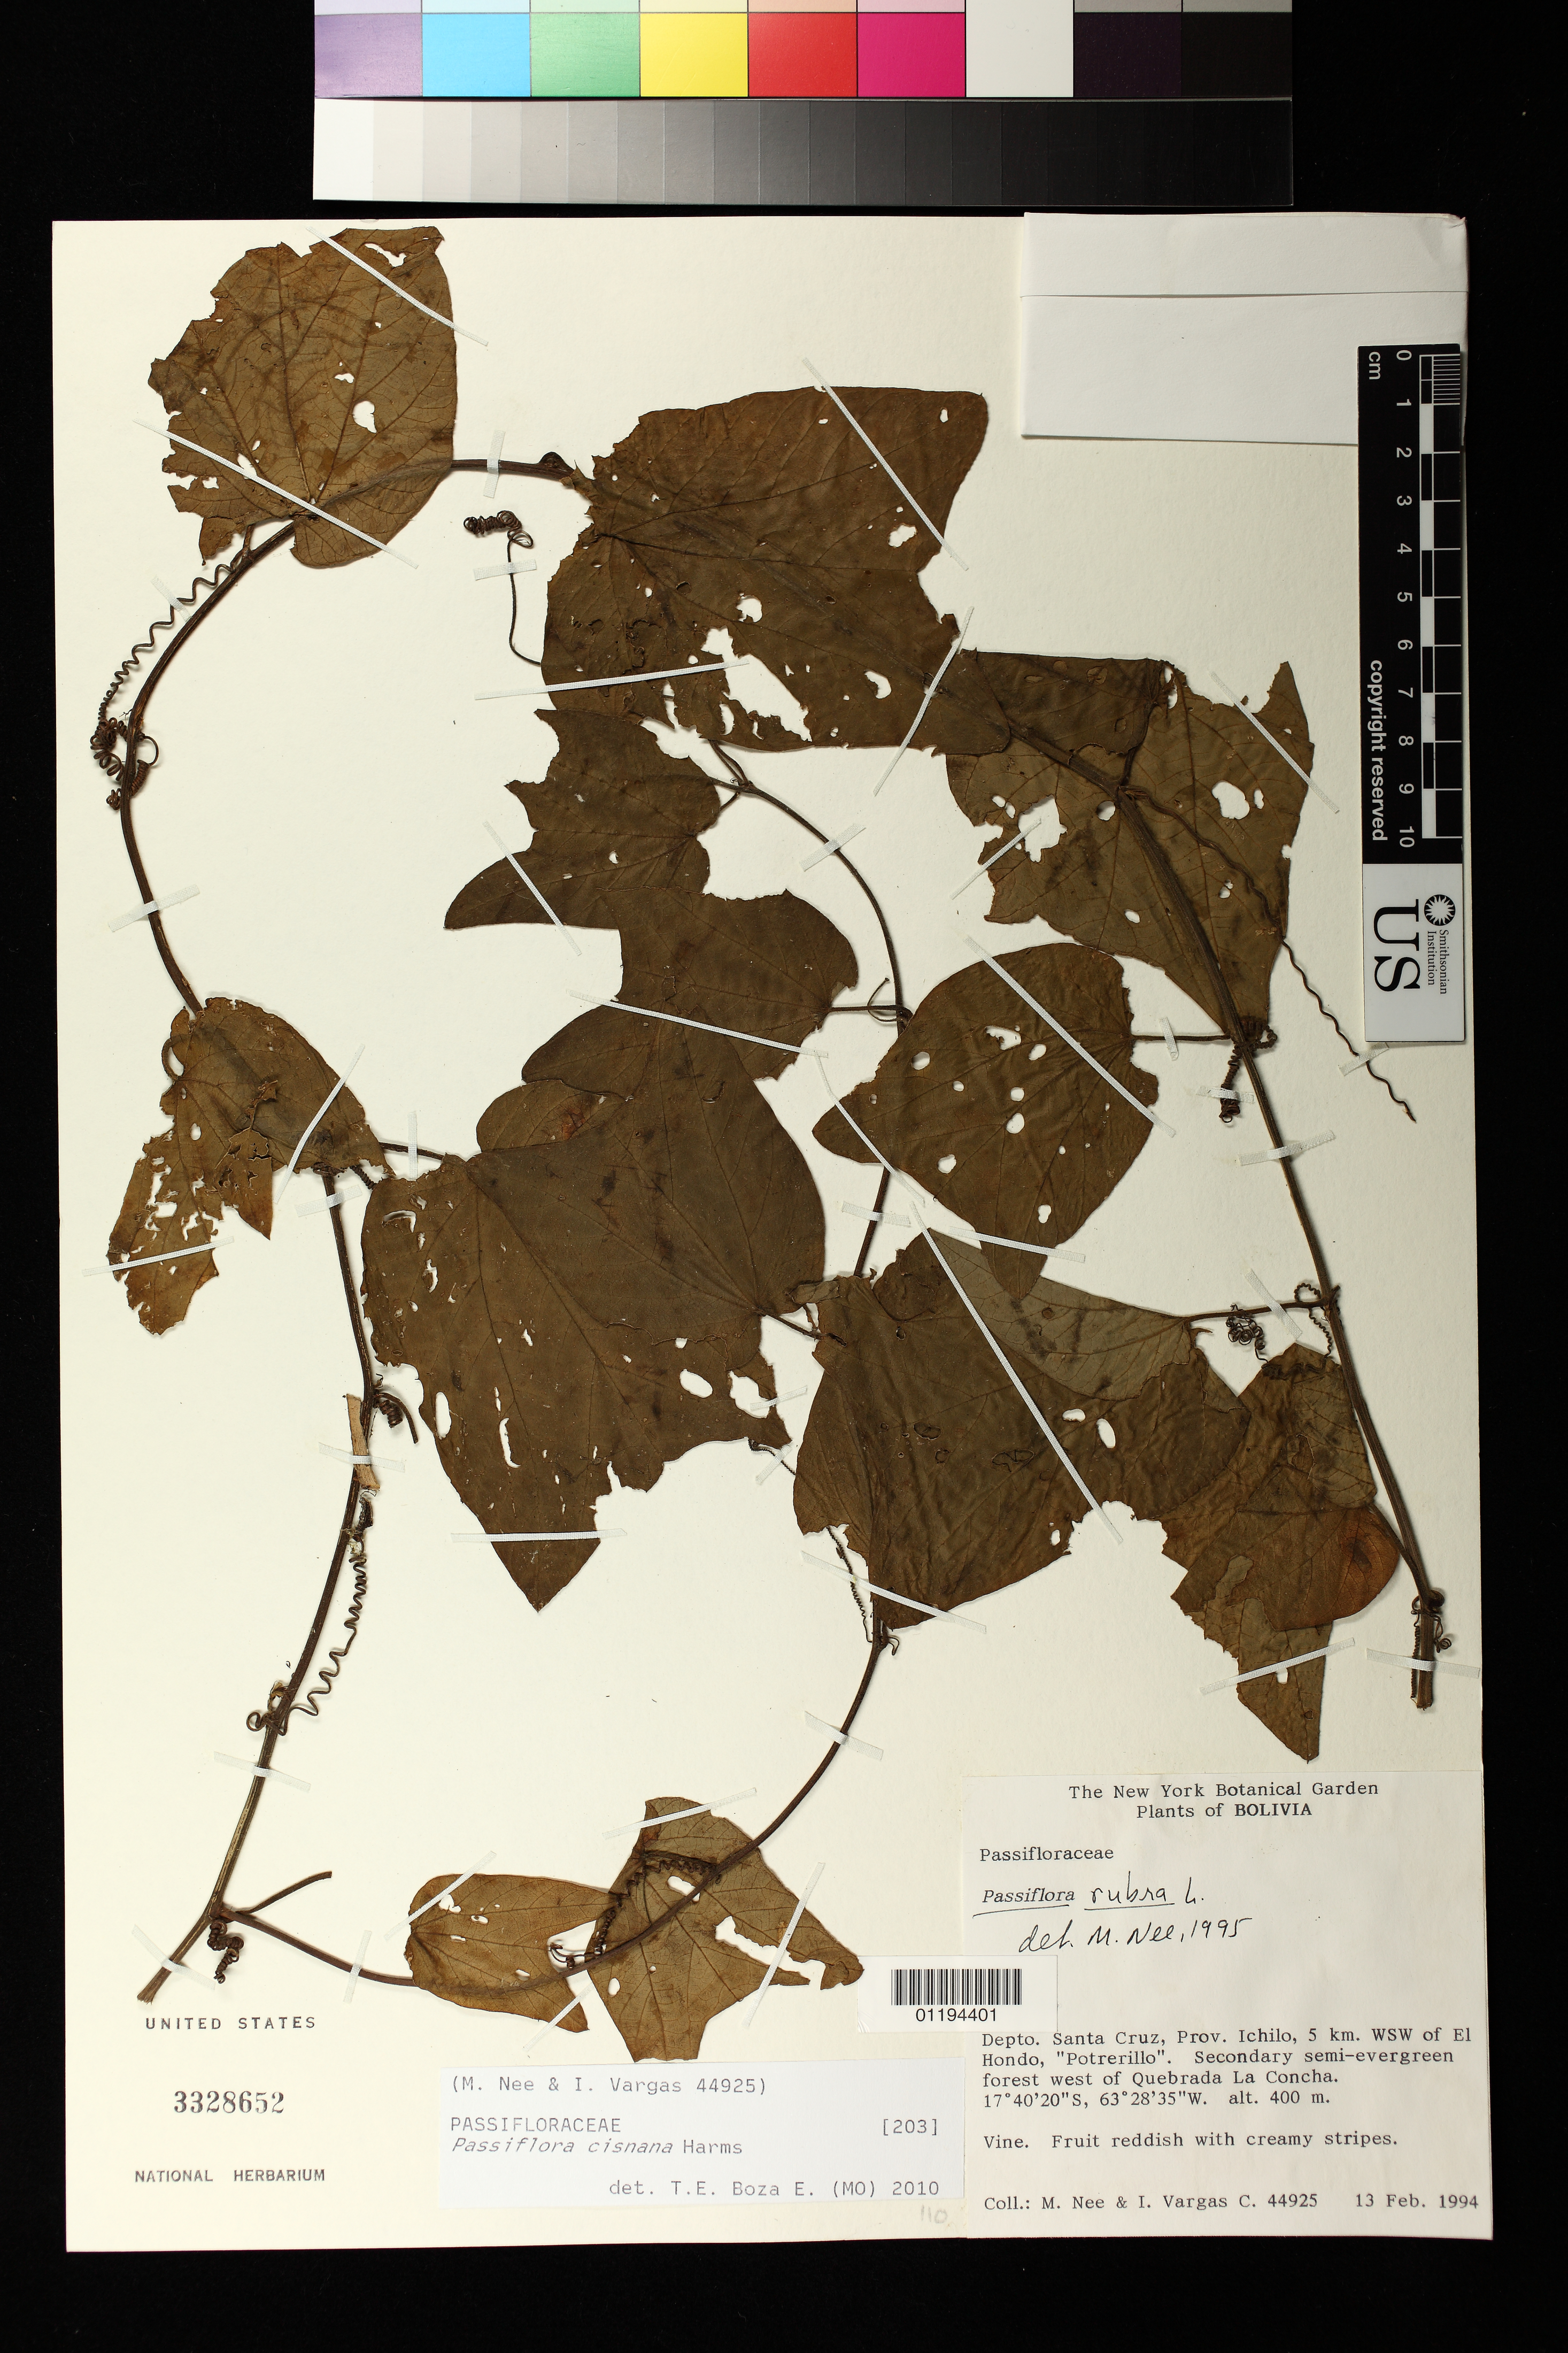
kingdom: Plantae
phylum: Tracheophyta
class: Magnoliopsida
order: Malpighiales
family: Passifloraceae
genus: Passiflora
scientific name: Passiflora cisnana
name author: Harms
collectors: M. Nee & I. G. Vargas C.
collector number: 44925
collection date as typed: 13 Feb 1994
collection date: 1994-02-13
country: Bolivia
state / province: Santa Cruz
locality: Prov. Ichilo, 5 km. WSW of El Hondo, "Potrerillo". Secondary semi-evergreen forest west of Quebrada La Concha.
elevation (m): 400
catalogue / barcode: US 3328652